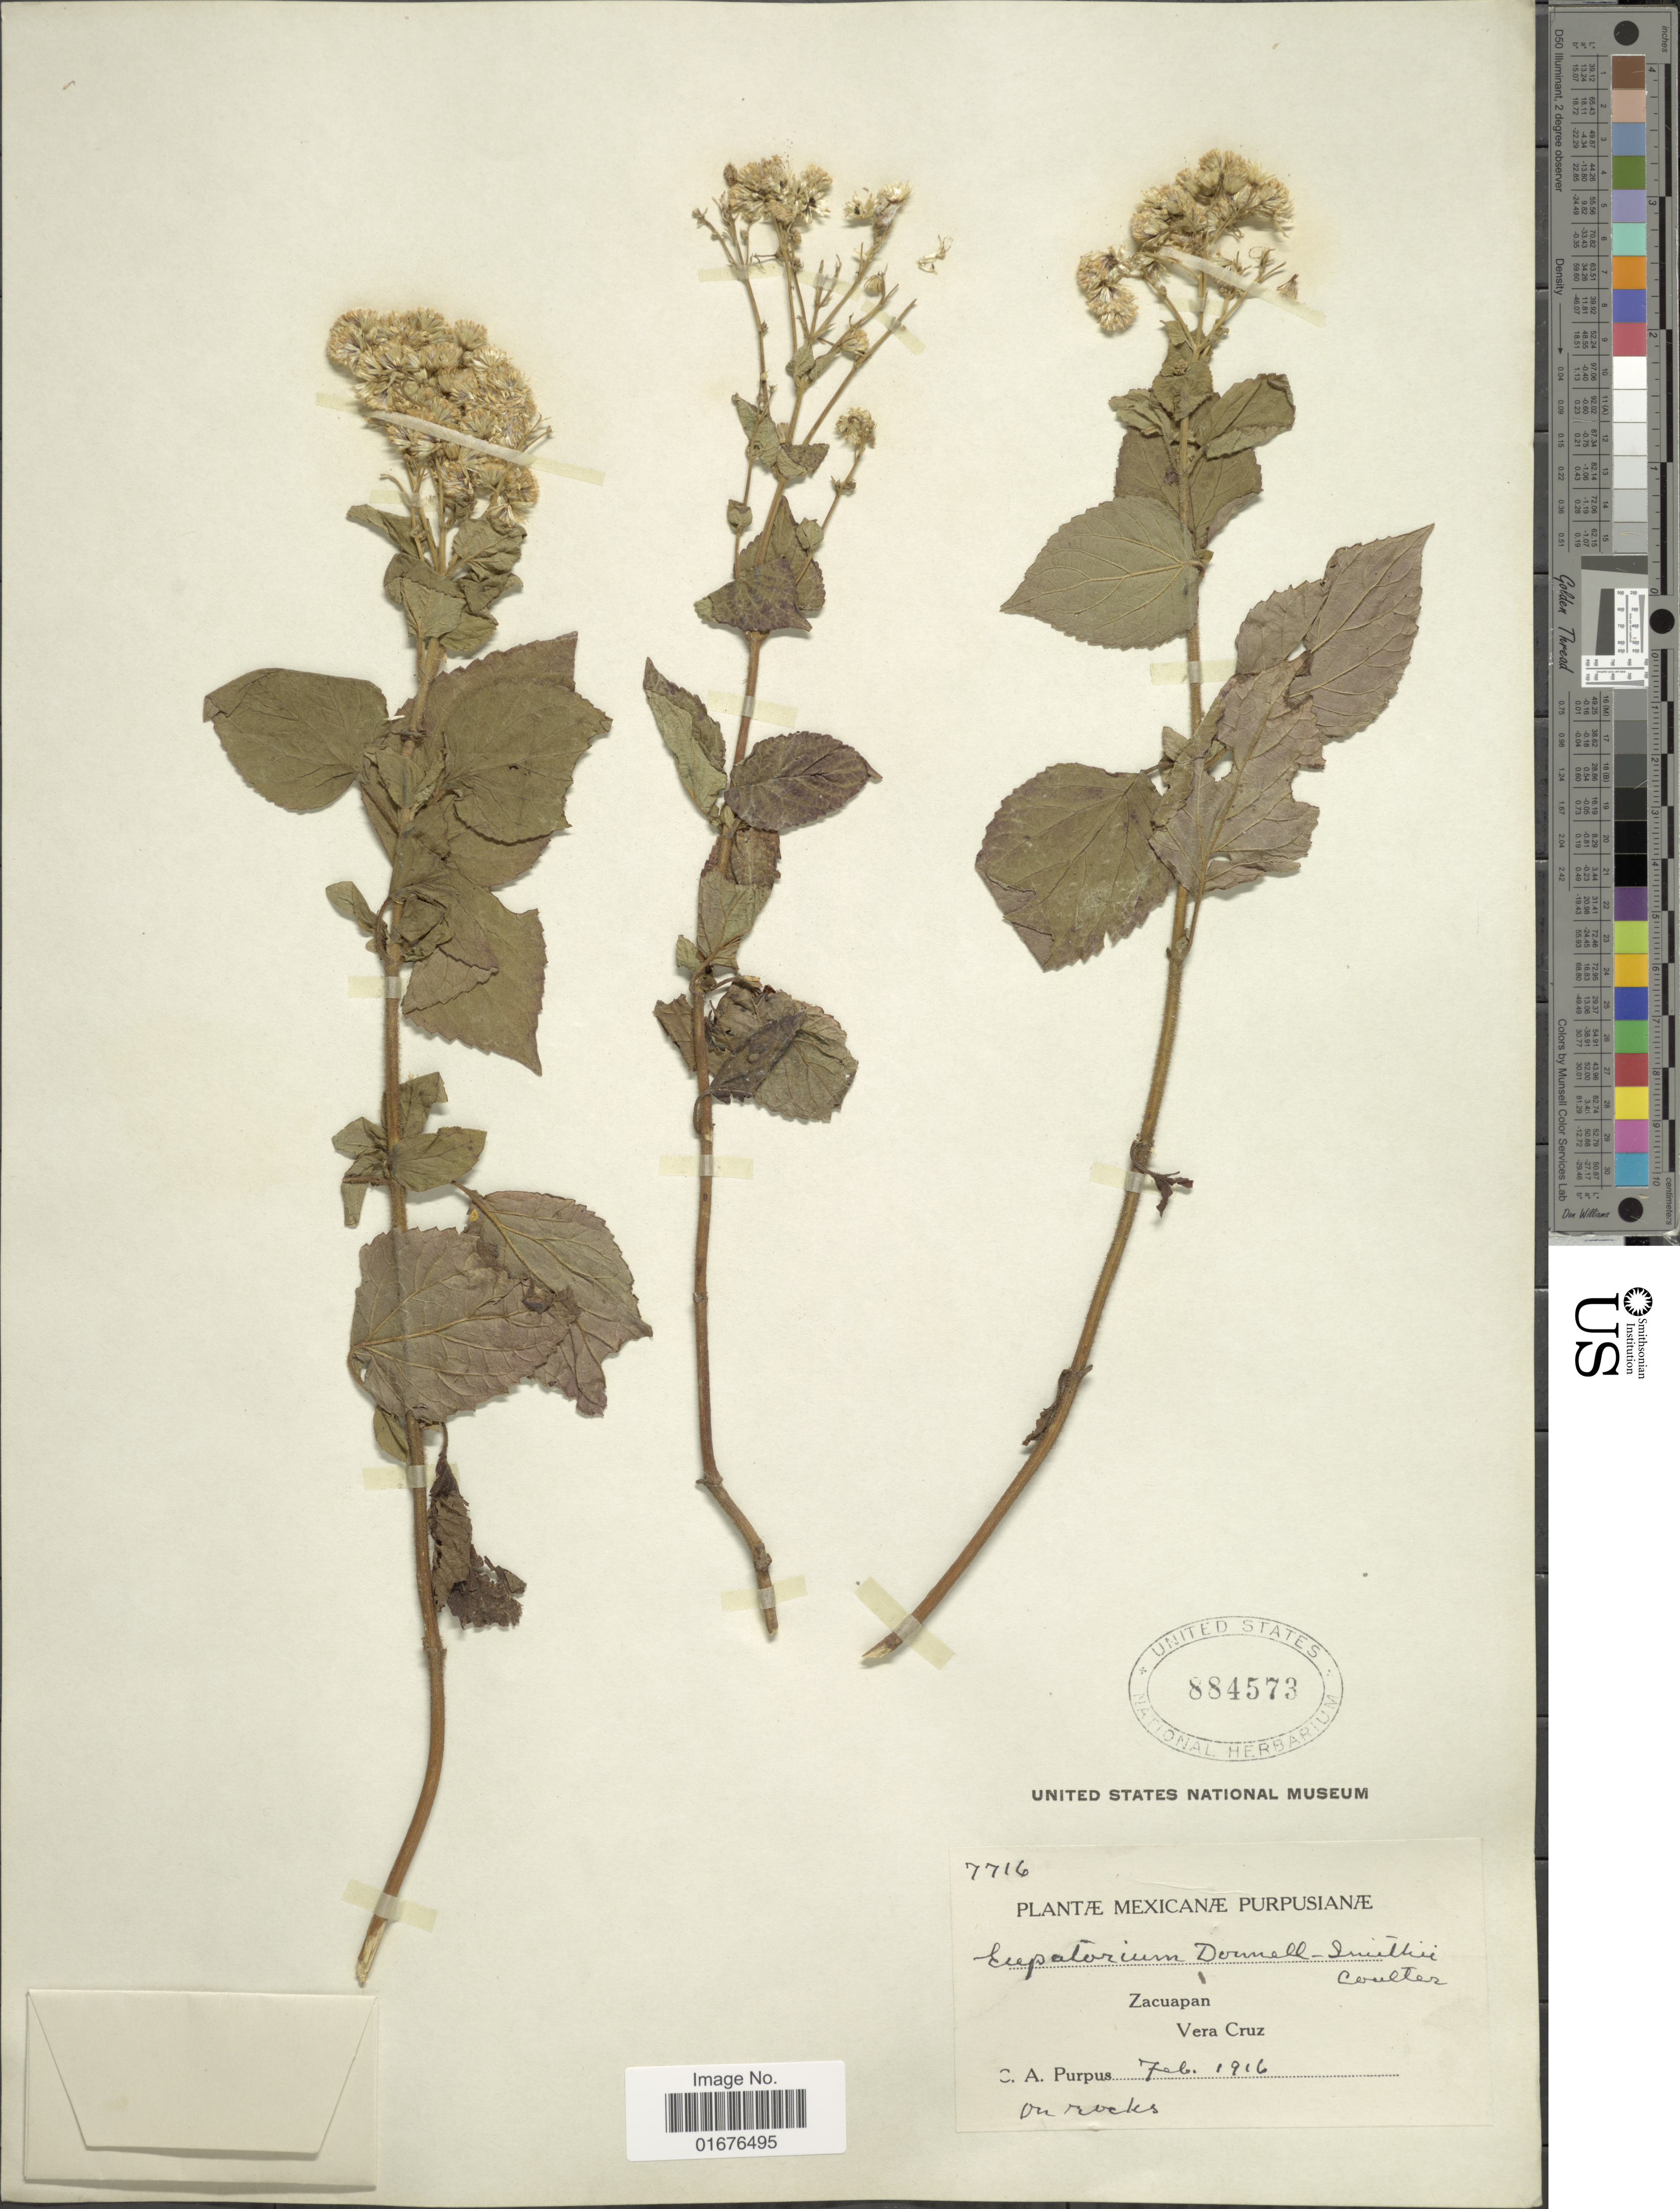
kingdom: Plantae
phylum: Tracheophyta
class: Magnoliopsida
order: Asterales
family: Asteraceae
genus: Ageratina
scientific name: Ageratina pichinchensis var. bustamenta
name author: (DC.) R.M. King & H. Rob.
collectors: C. A. Purpus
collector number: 7716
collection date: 1916-02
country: Mexico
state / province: Veracruz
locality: Zacuapan, Vera Cruz, on rocks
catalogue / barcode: US 884573